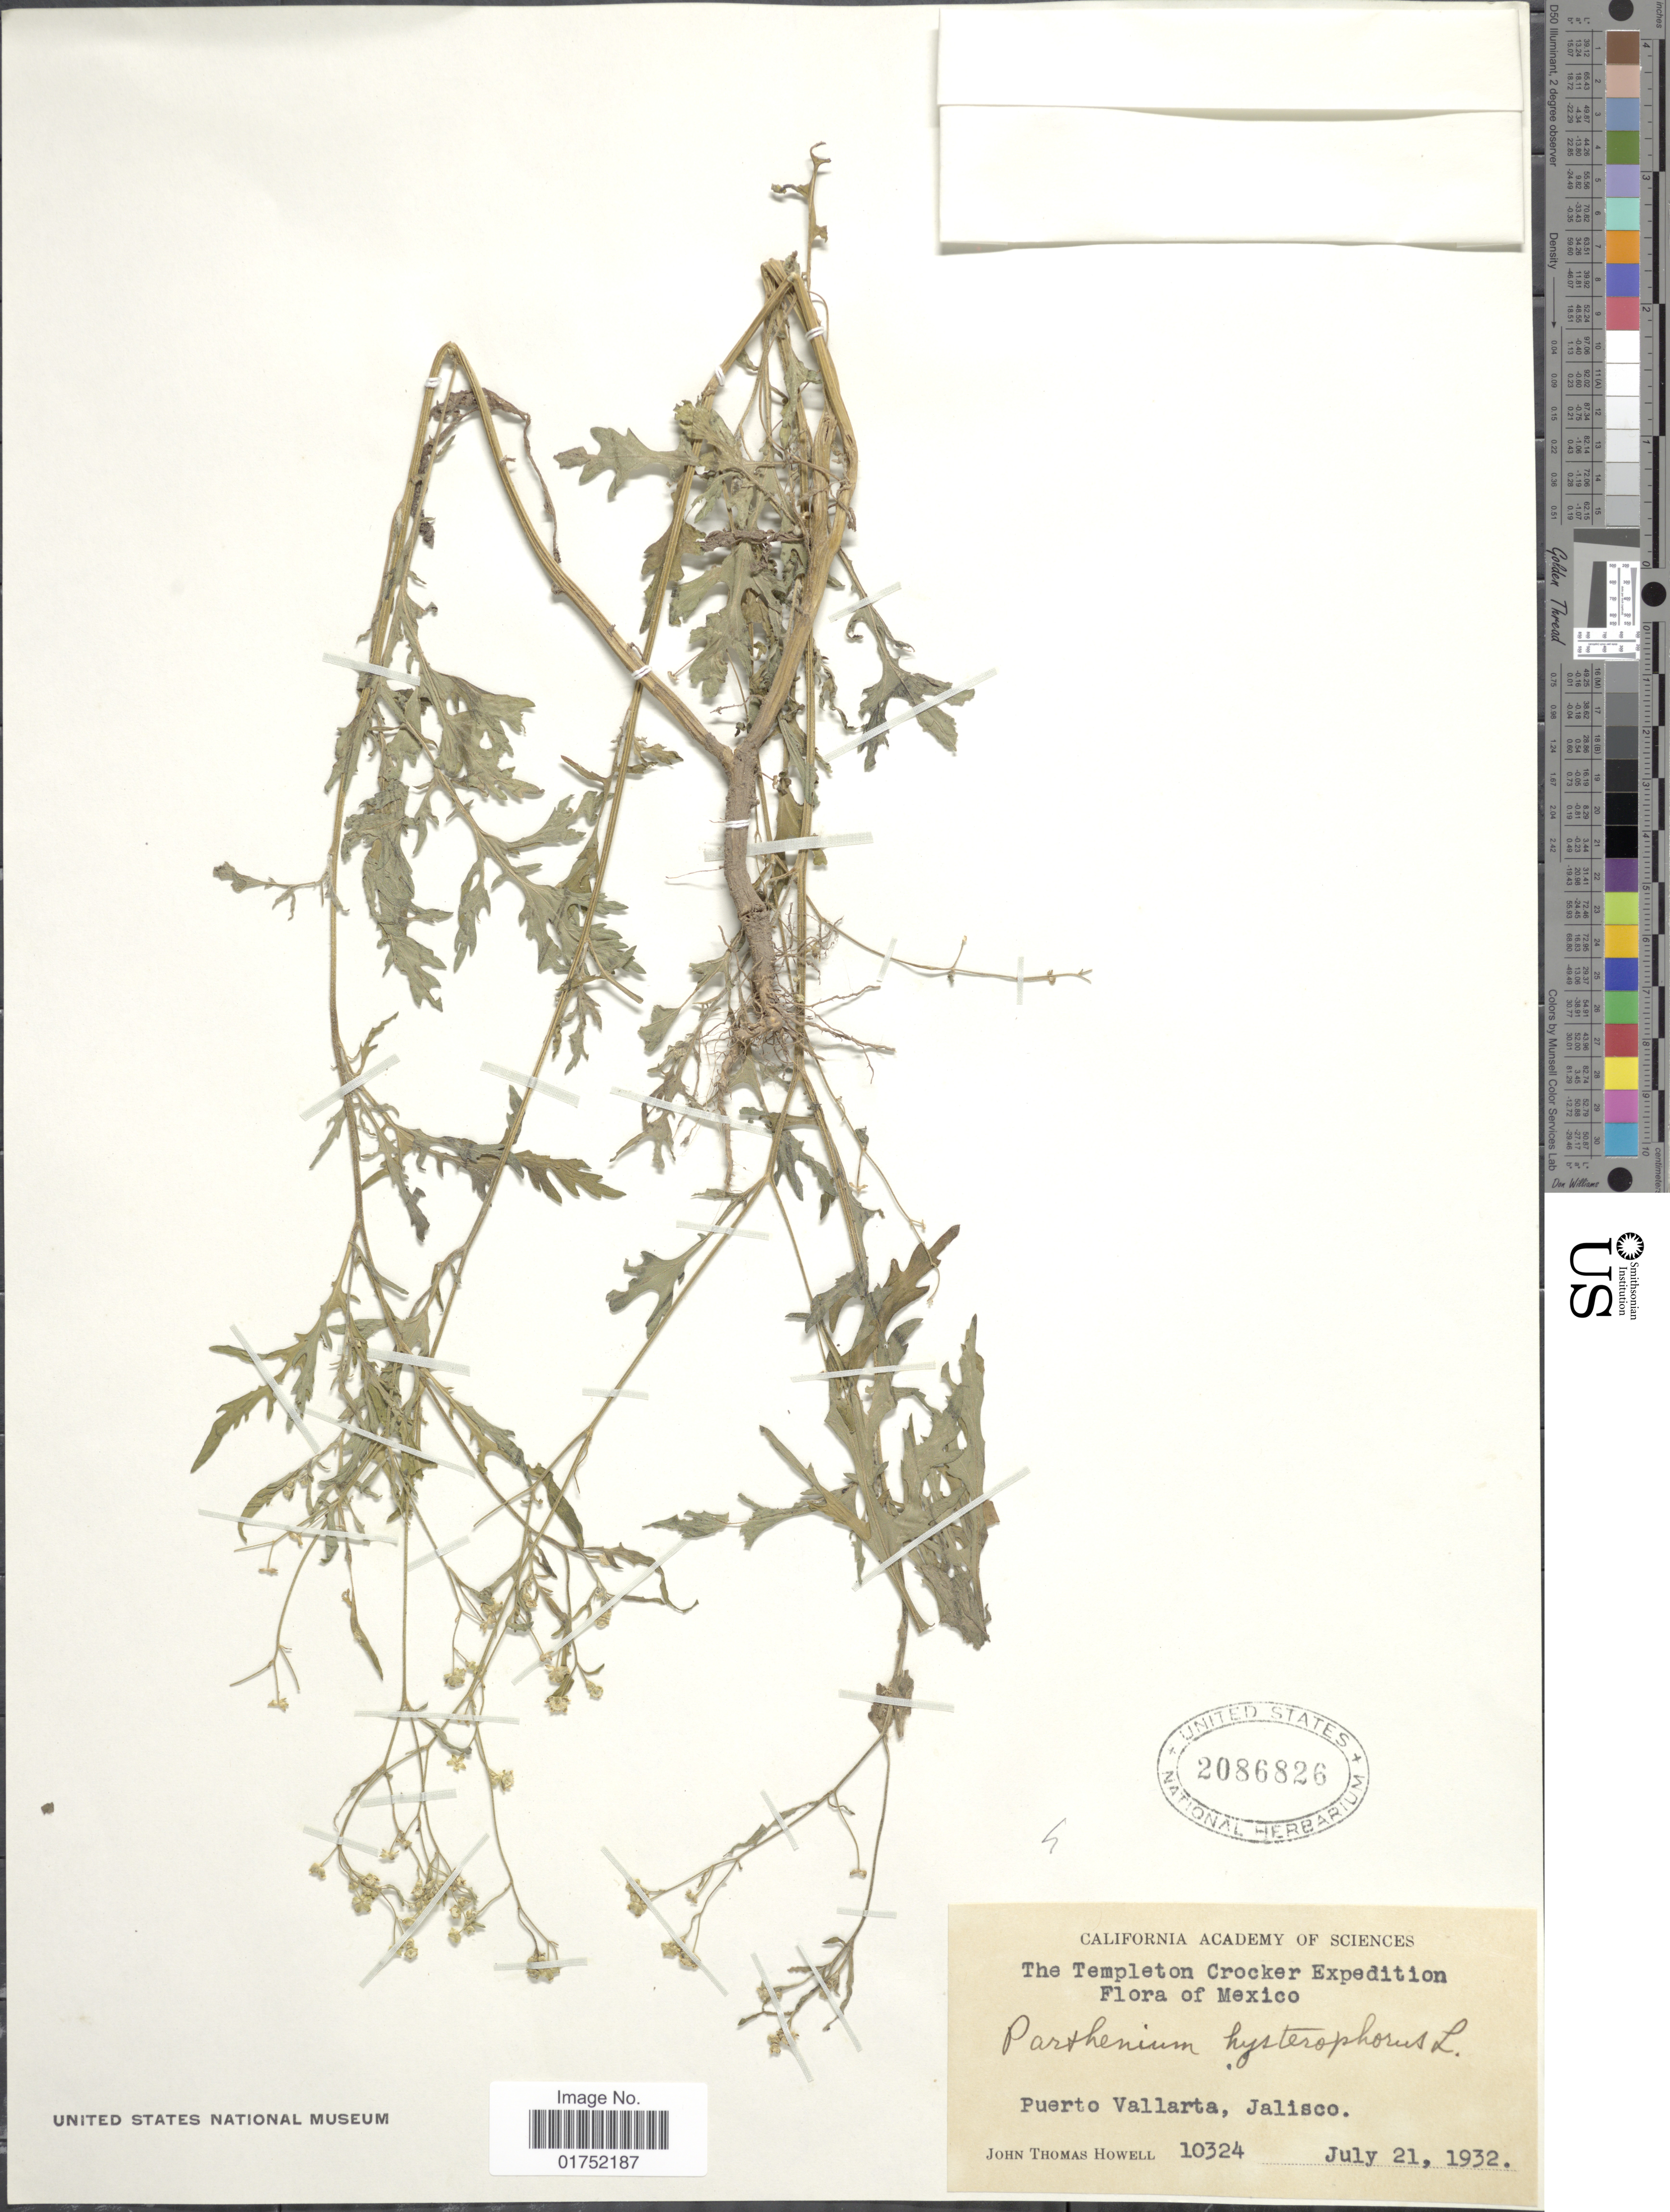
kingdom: Plantae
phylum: Tracheophyta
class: Magnoliopsida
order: Asterales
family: Asteraceae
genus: Parthenium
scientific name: Parthenium hysterophorus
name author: L.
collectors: J. T. Howell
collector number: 10324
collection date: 1932-07-21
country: Mexico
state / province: Jalisco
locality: Templeton Crocker, Puerto Vallarta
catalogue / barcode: US 2086826